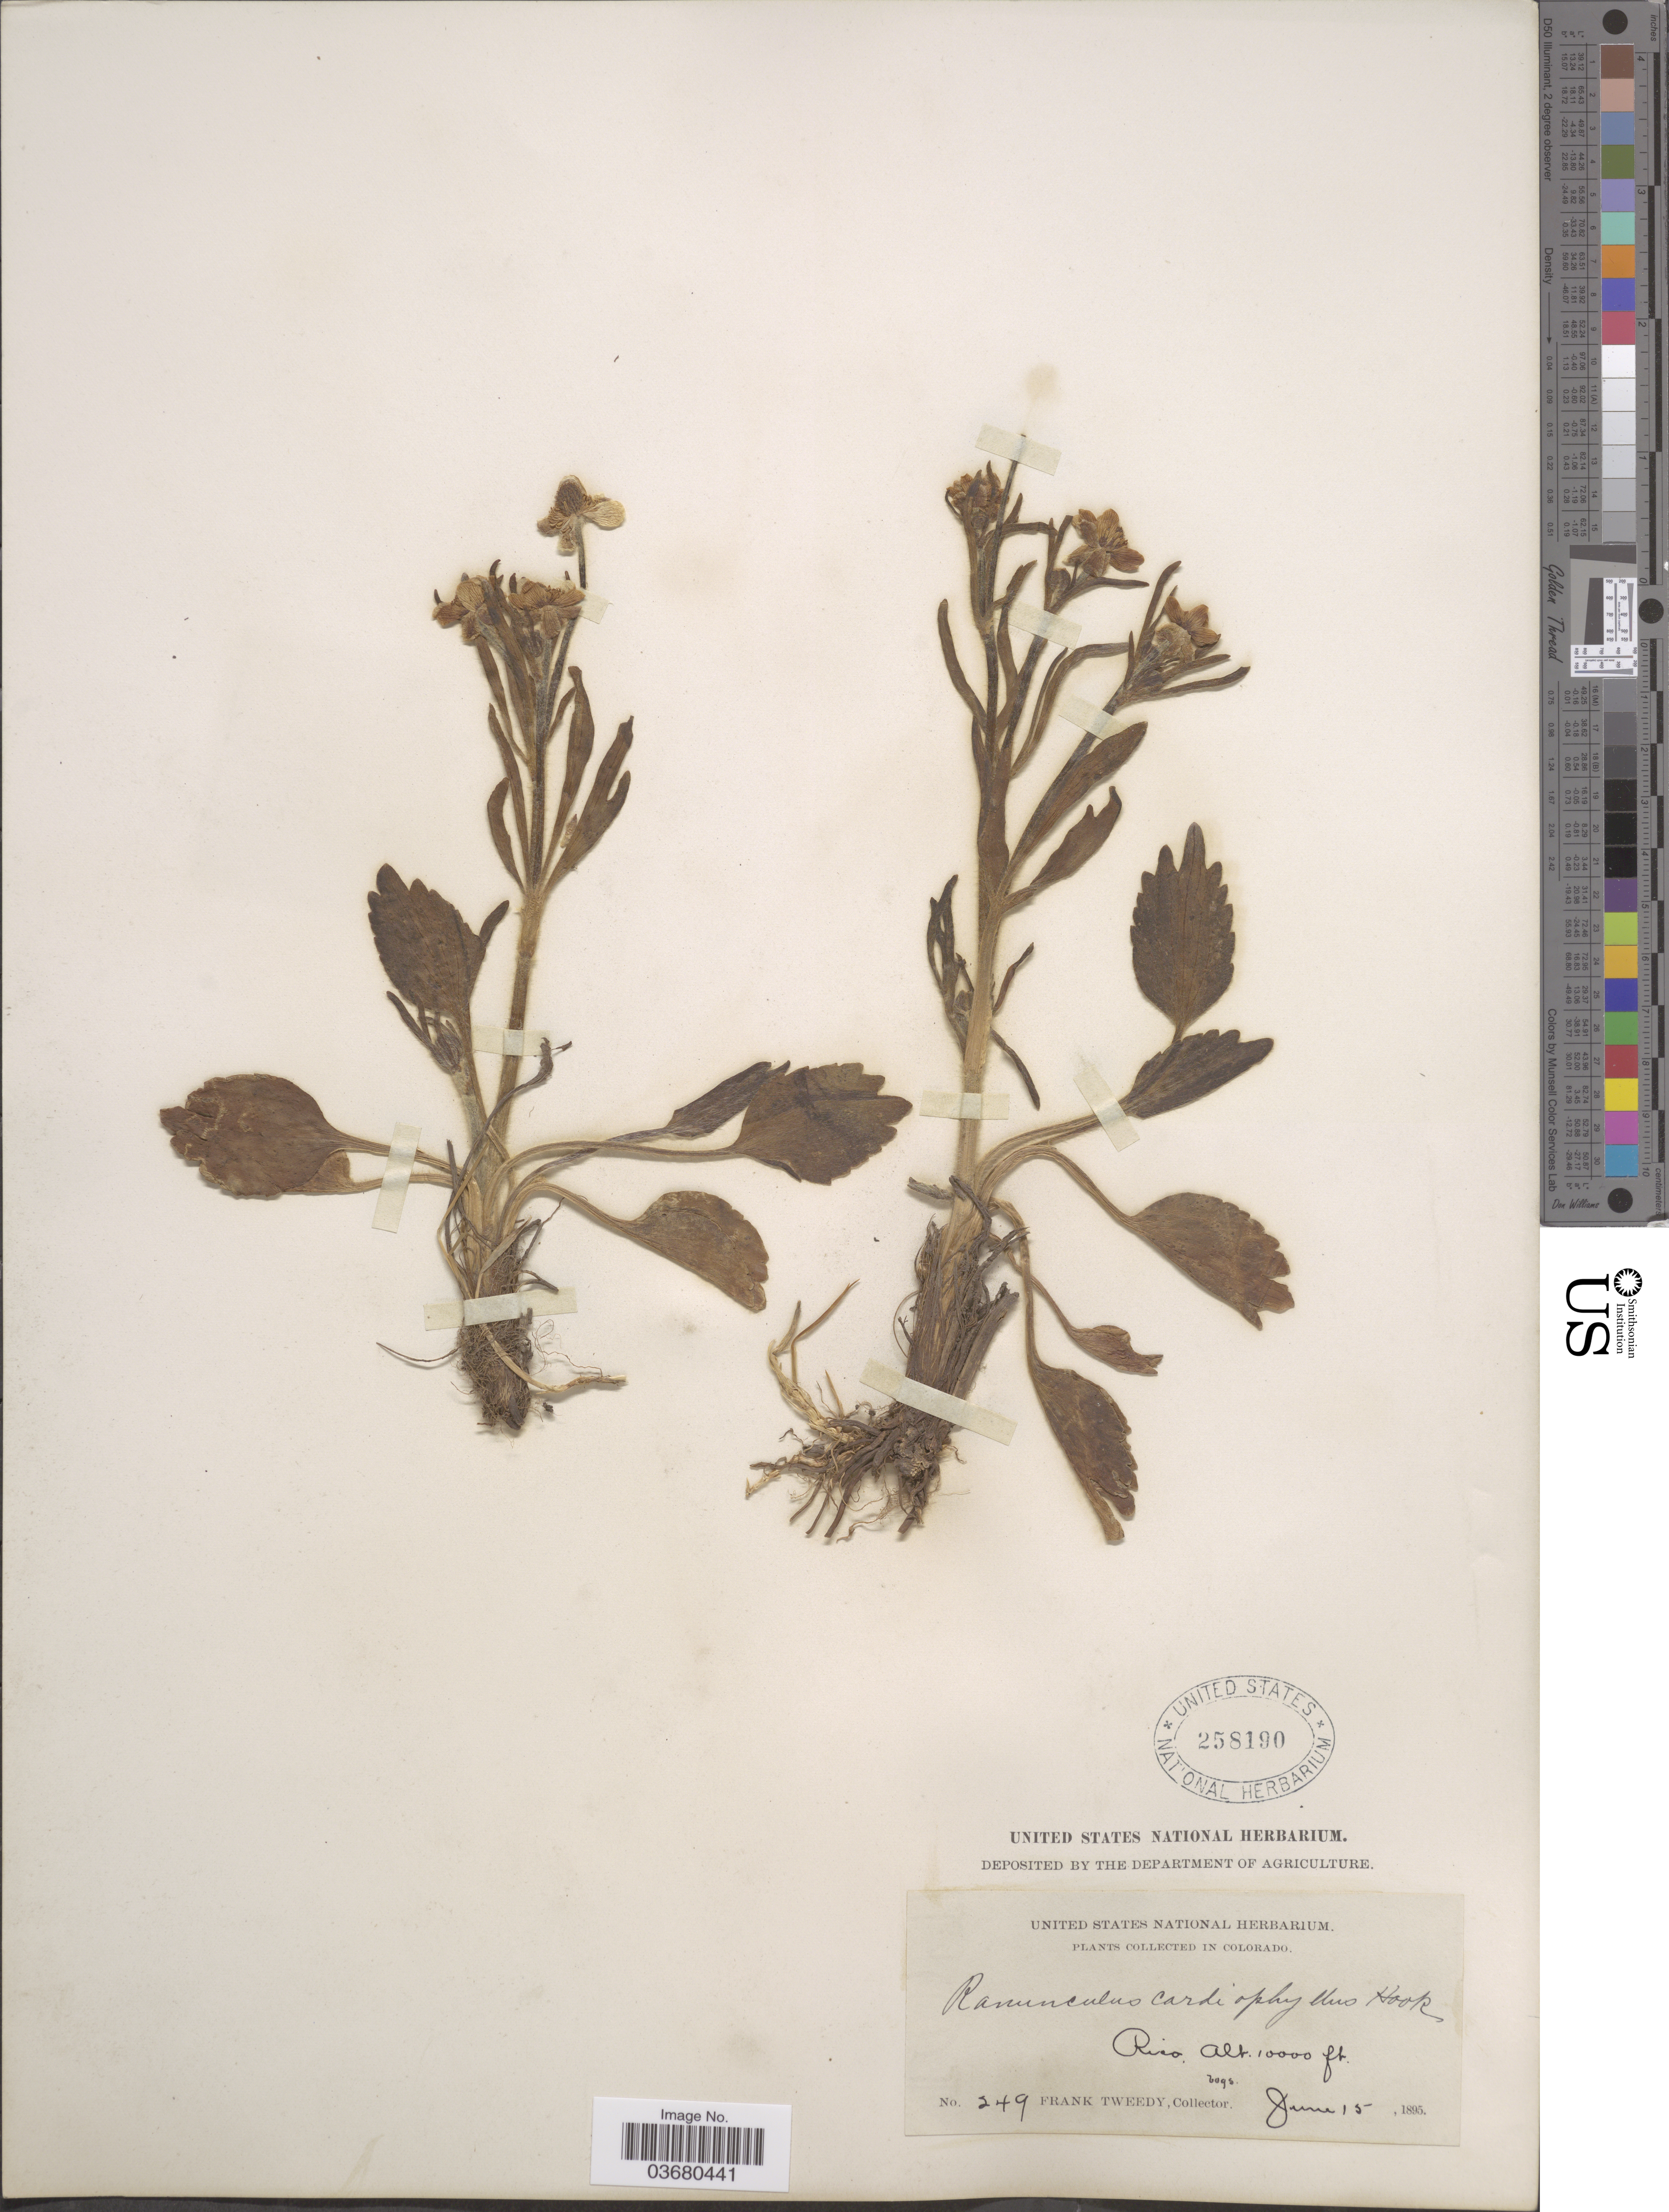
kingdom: Plantae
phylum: Tracheophyta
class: Magnoliopsida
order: Ranunculales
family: Ranunculaceae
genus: Ranunculus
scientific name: Ranunculus cardiophyllus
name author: Hook.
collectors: F. Tweedy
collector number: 249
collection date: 1895-06-15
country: United States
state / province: Colorado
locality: Rico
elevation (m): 3048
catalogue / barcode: US 258190